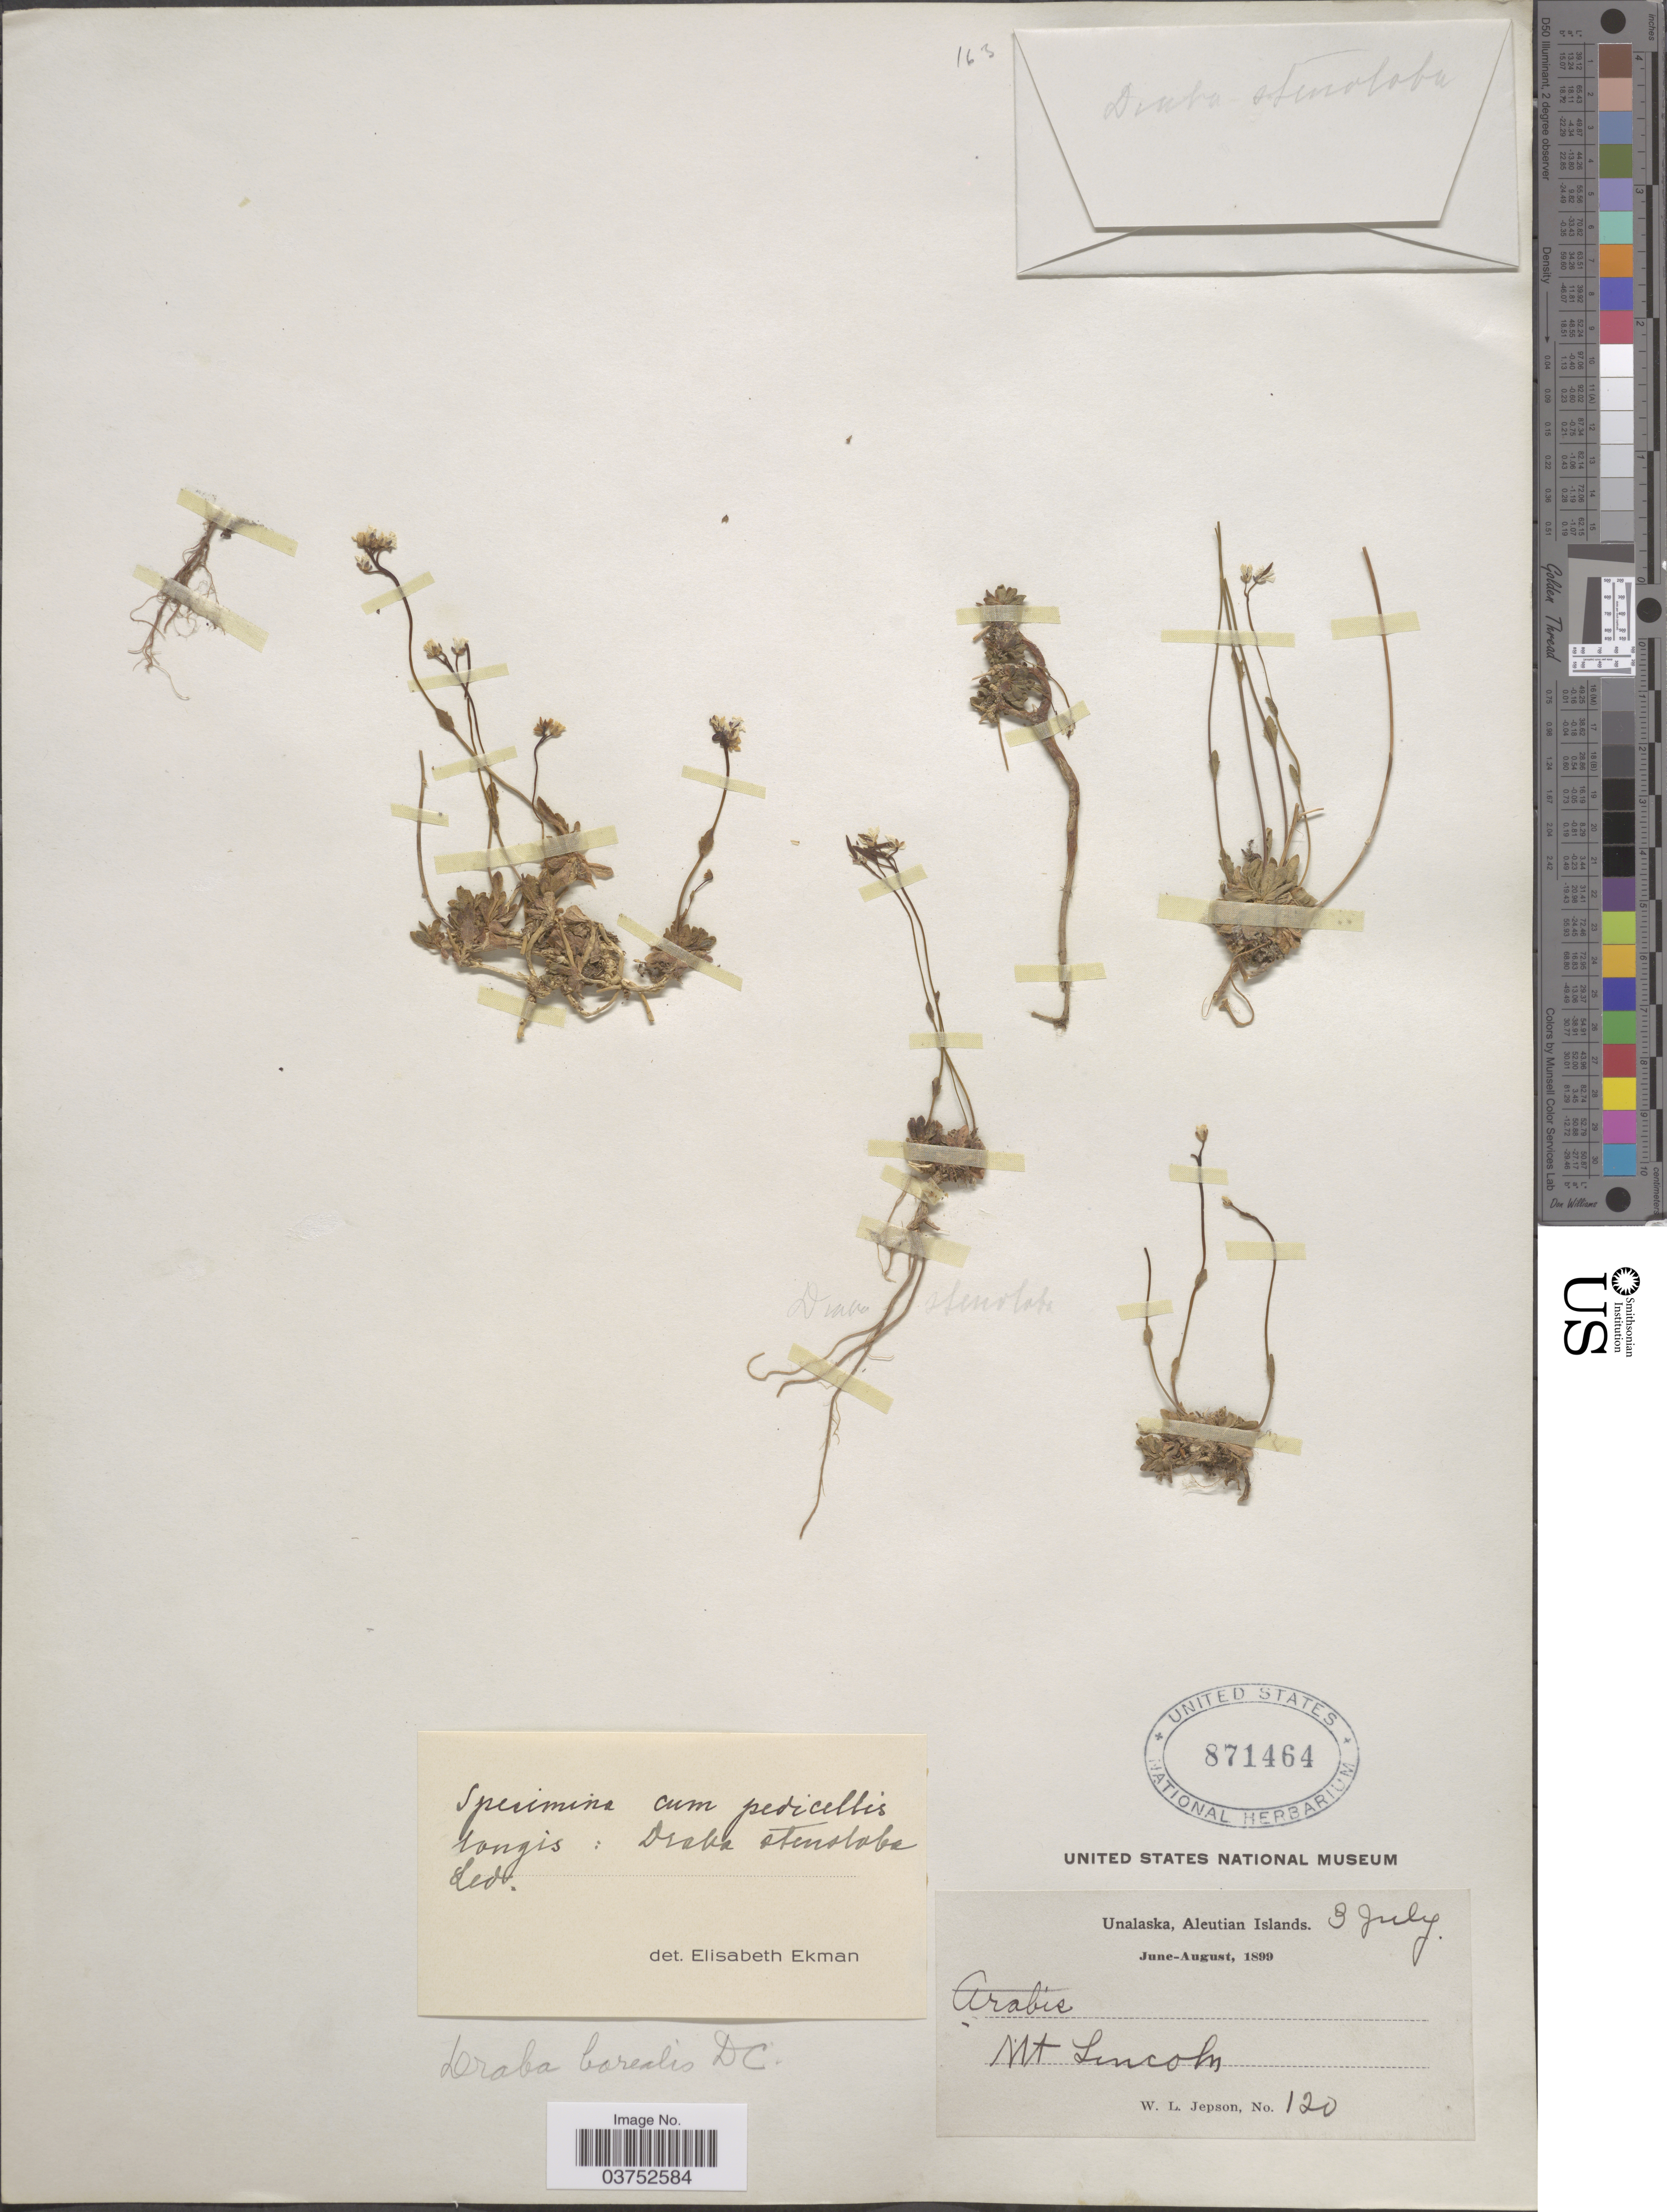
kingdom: Plantae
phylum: Tracheophyta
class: Magnoliopsida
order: Brassicales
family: Brassicaceae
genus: Draba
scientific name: Draba stenoloba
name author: Ledeb.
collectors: W. L. Jepson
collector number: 120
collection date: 1899-07-03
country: United States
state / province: Alaska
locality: Unalaska, Aleutian Islands. Mt. Lincoln.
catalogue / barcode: US 871464